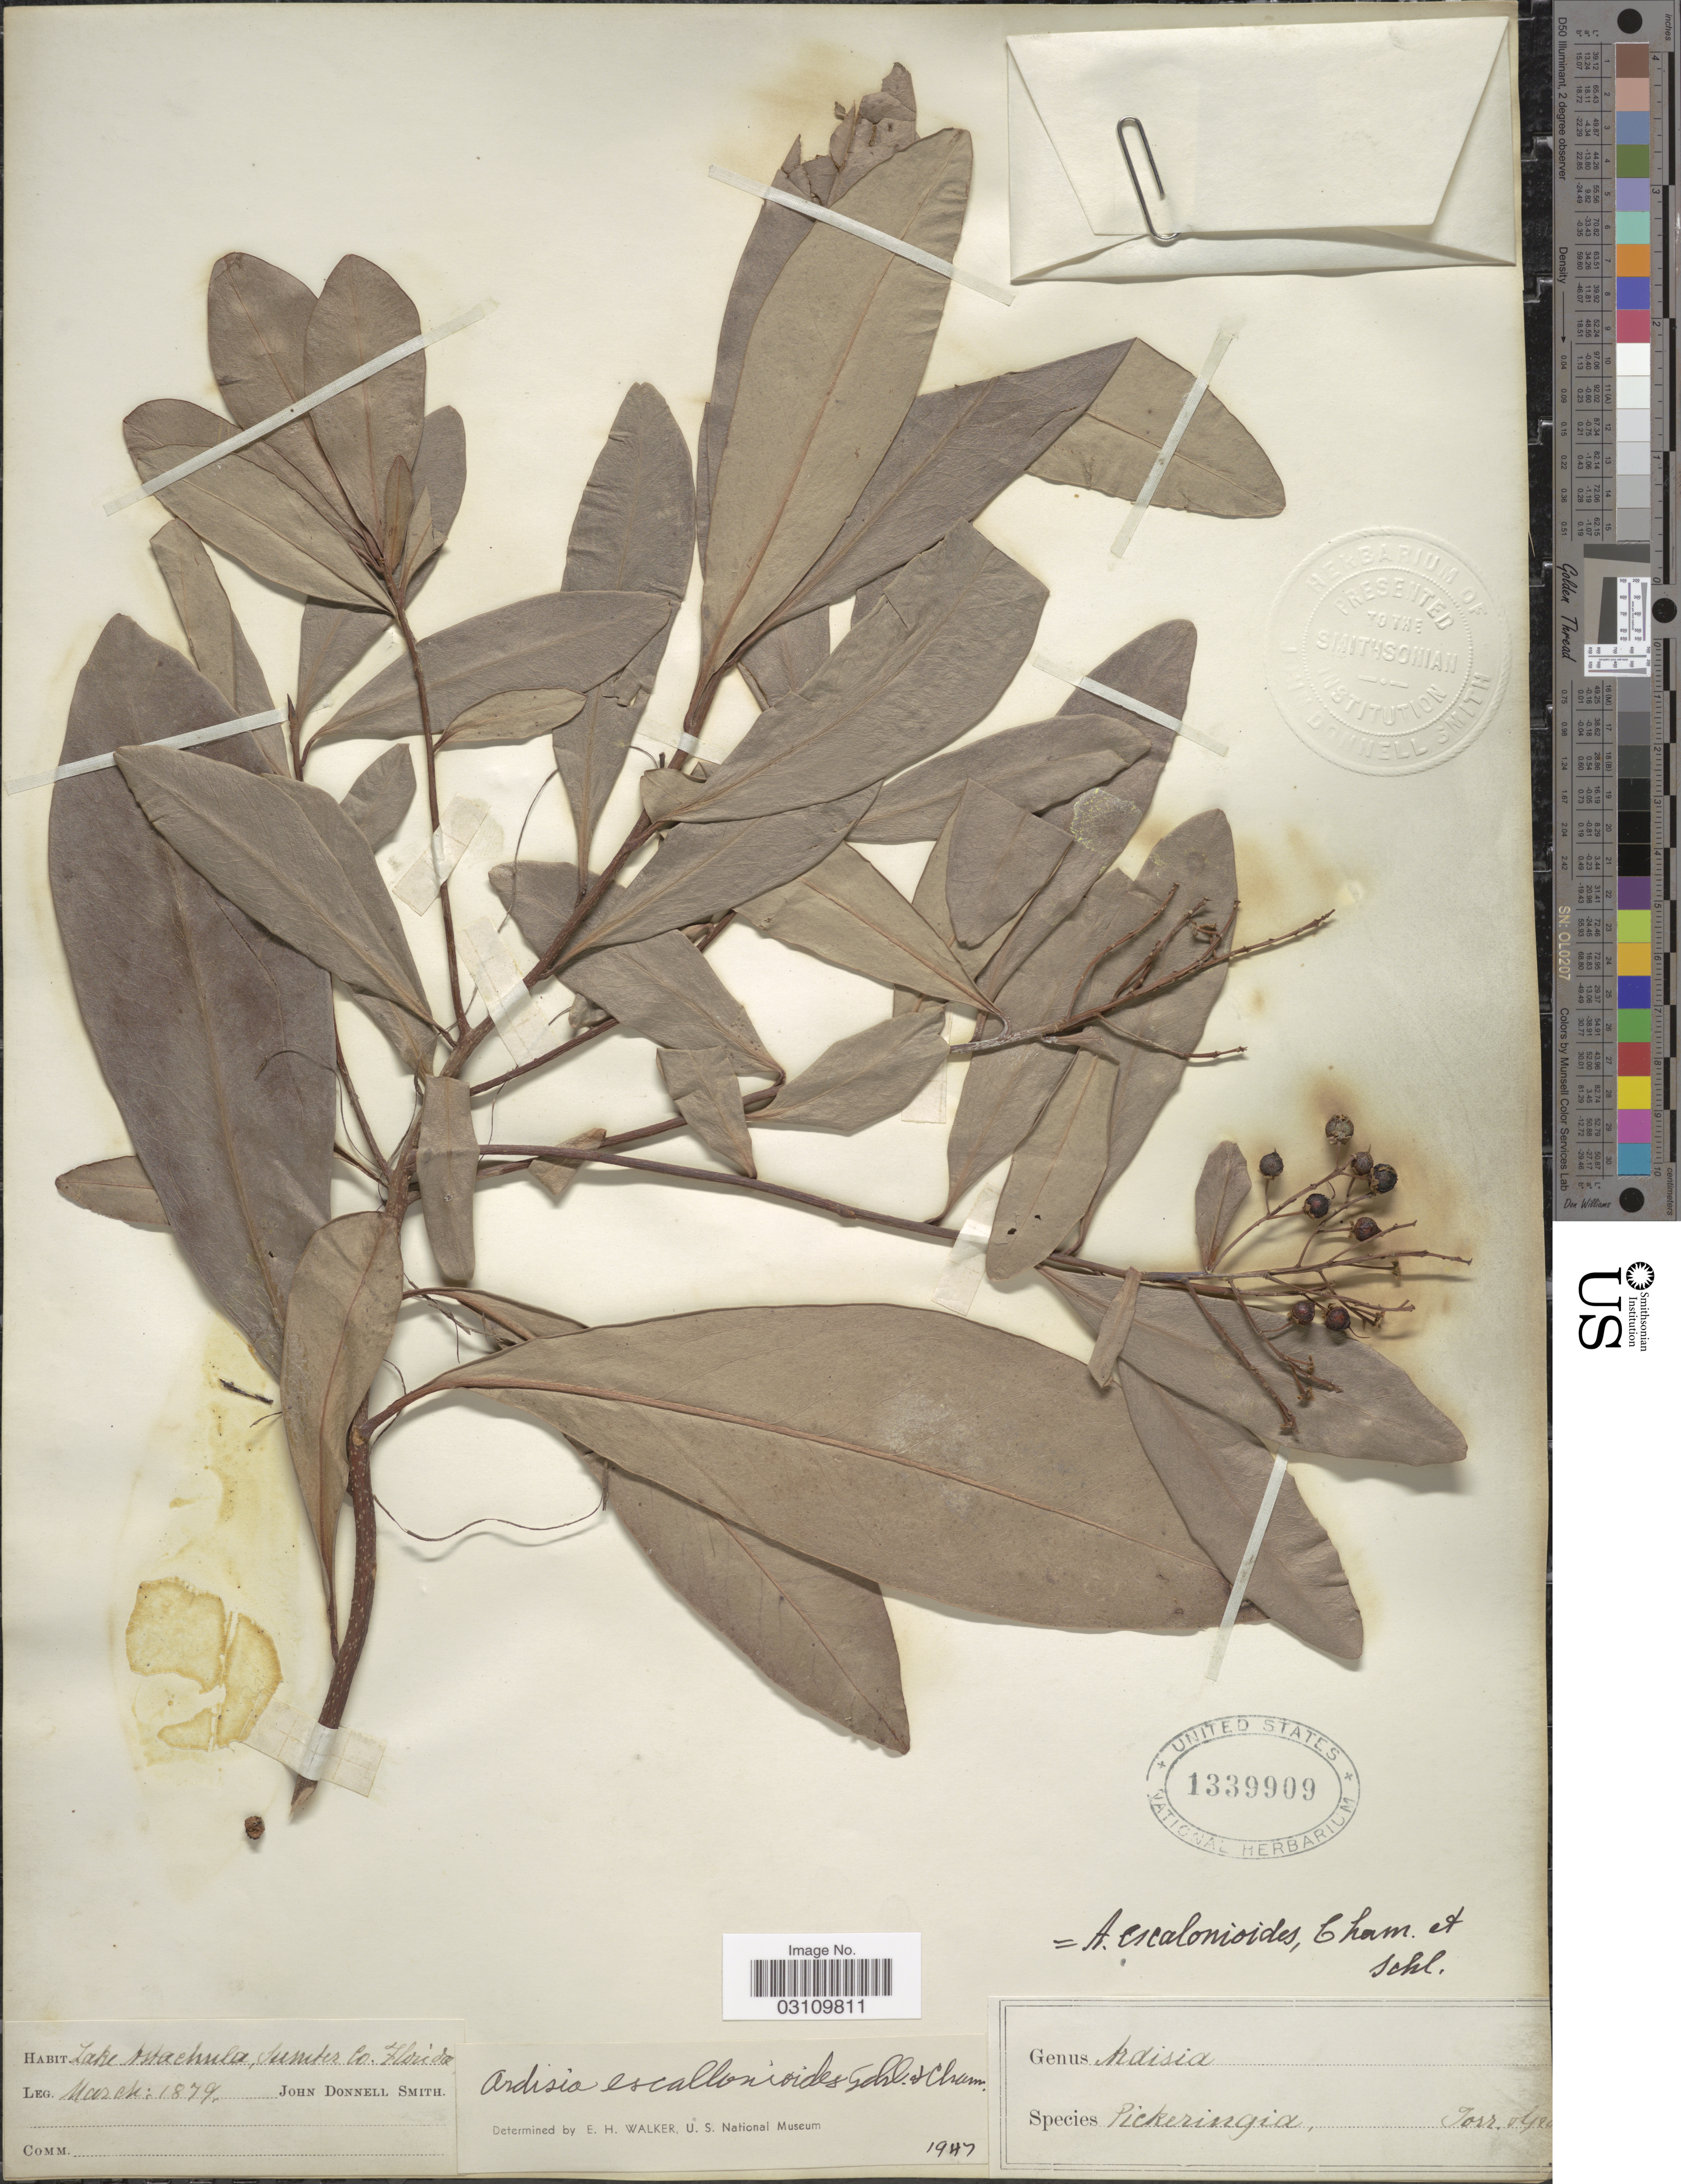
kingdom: Plantae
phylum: Tracheophyta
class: Magnoliopsida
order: Ericales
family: Primulaceae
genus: Ardisia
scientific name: Ardisia escallonioides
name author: Schltdl. & Cham.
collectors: J. Donnell Smith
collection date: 1879-03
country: United States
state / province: Florida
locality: Lake Astachula, Sumter Co.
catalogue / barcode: US 1339909